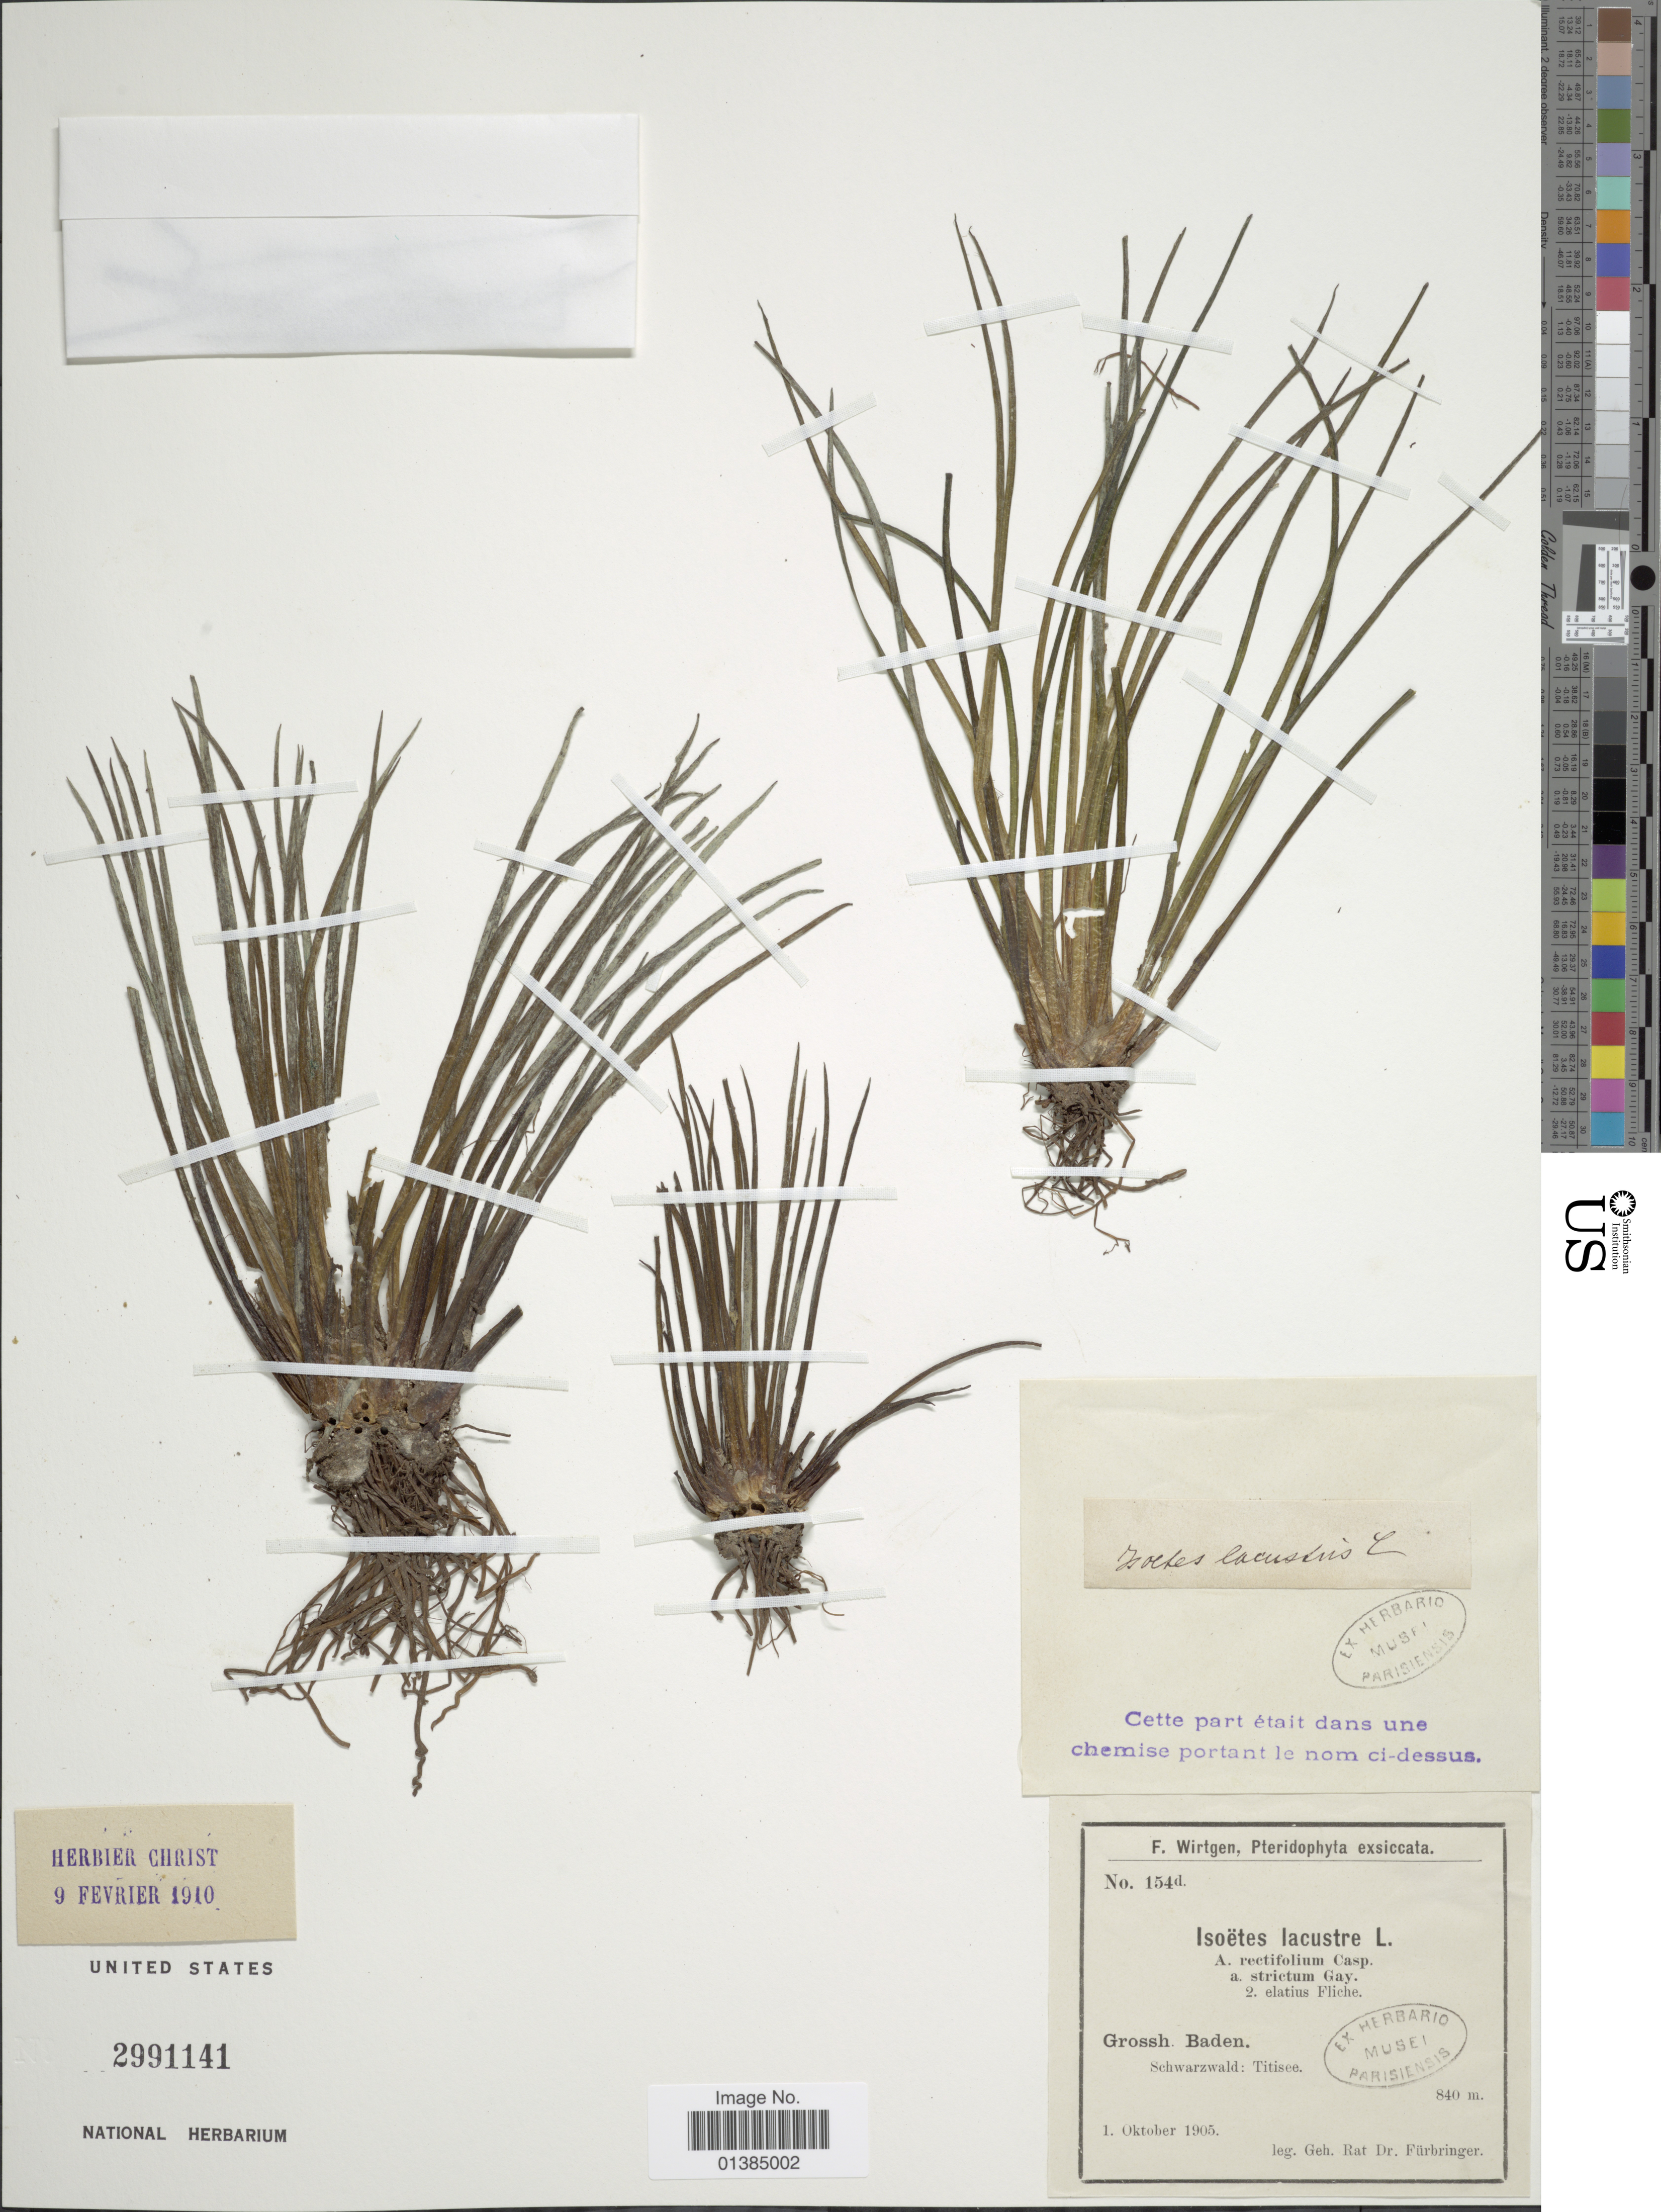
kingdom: Plantae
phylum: Tracheophyta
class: Lycopodiopsida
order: Isoetales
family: Isoetaceae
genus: Isoetes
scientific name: Isoetes lacustris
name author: L.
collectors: Fürbringer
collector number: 154d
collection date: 1905-10-01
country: Germany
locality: Grossh. Baden. Schwarzwald: Titisee.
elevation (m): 840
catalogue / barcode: US 2991141